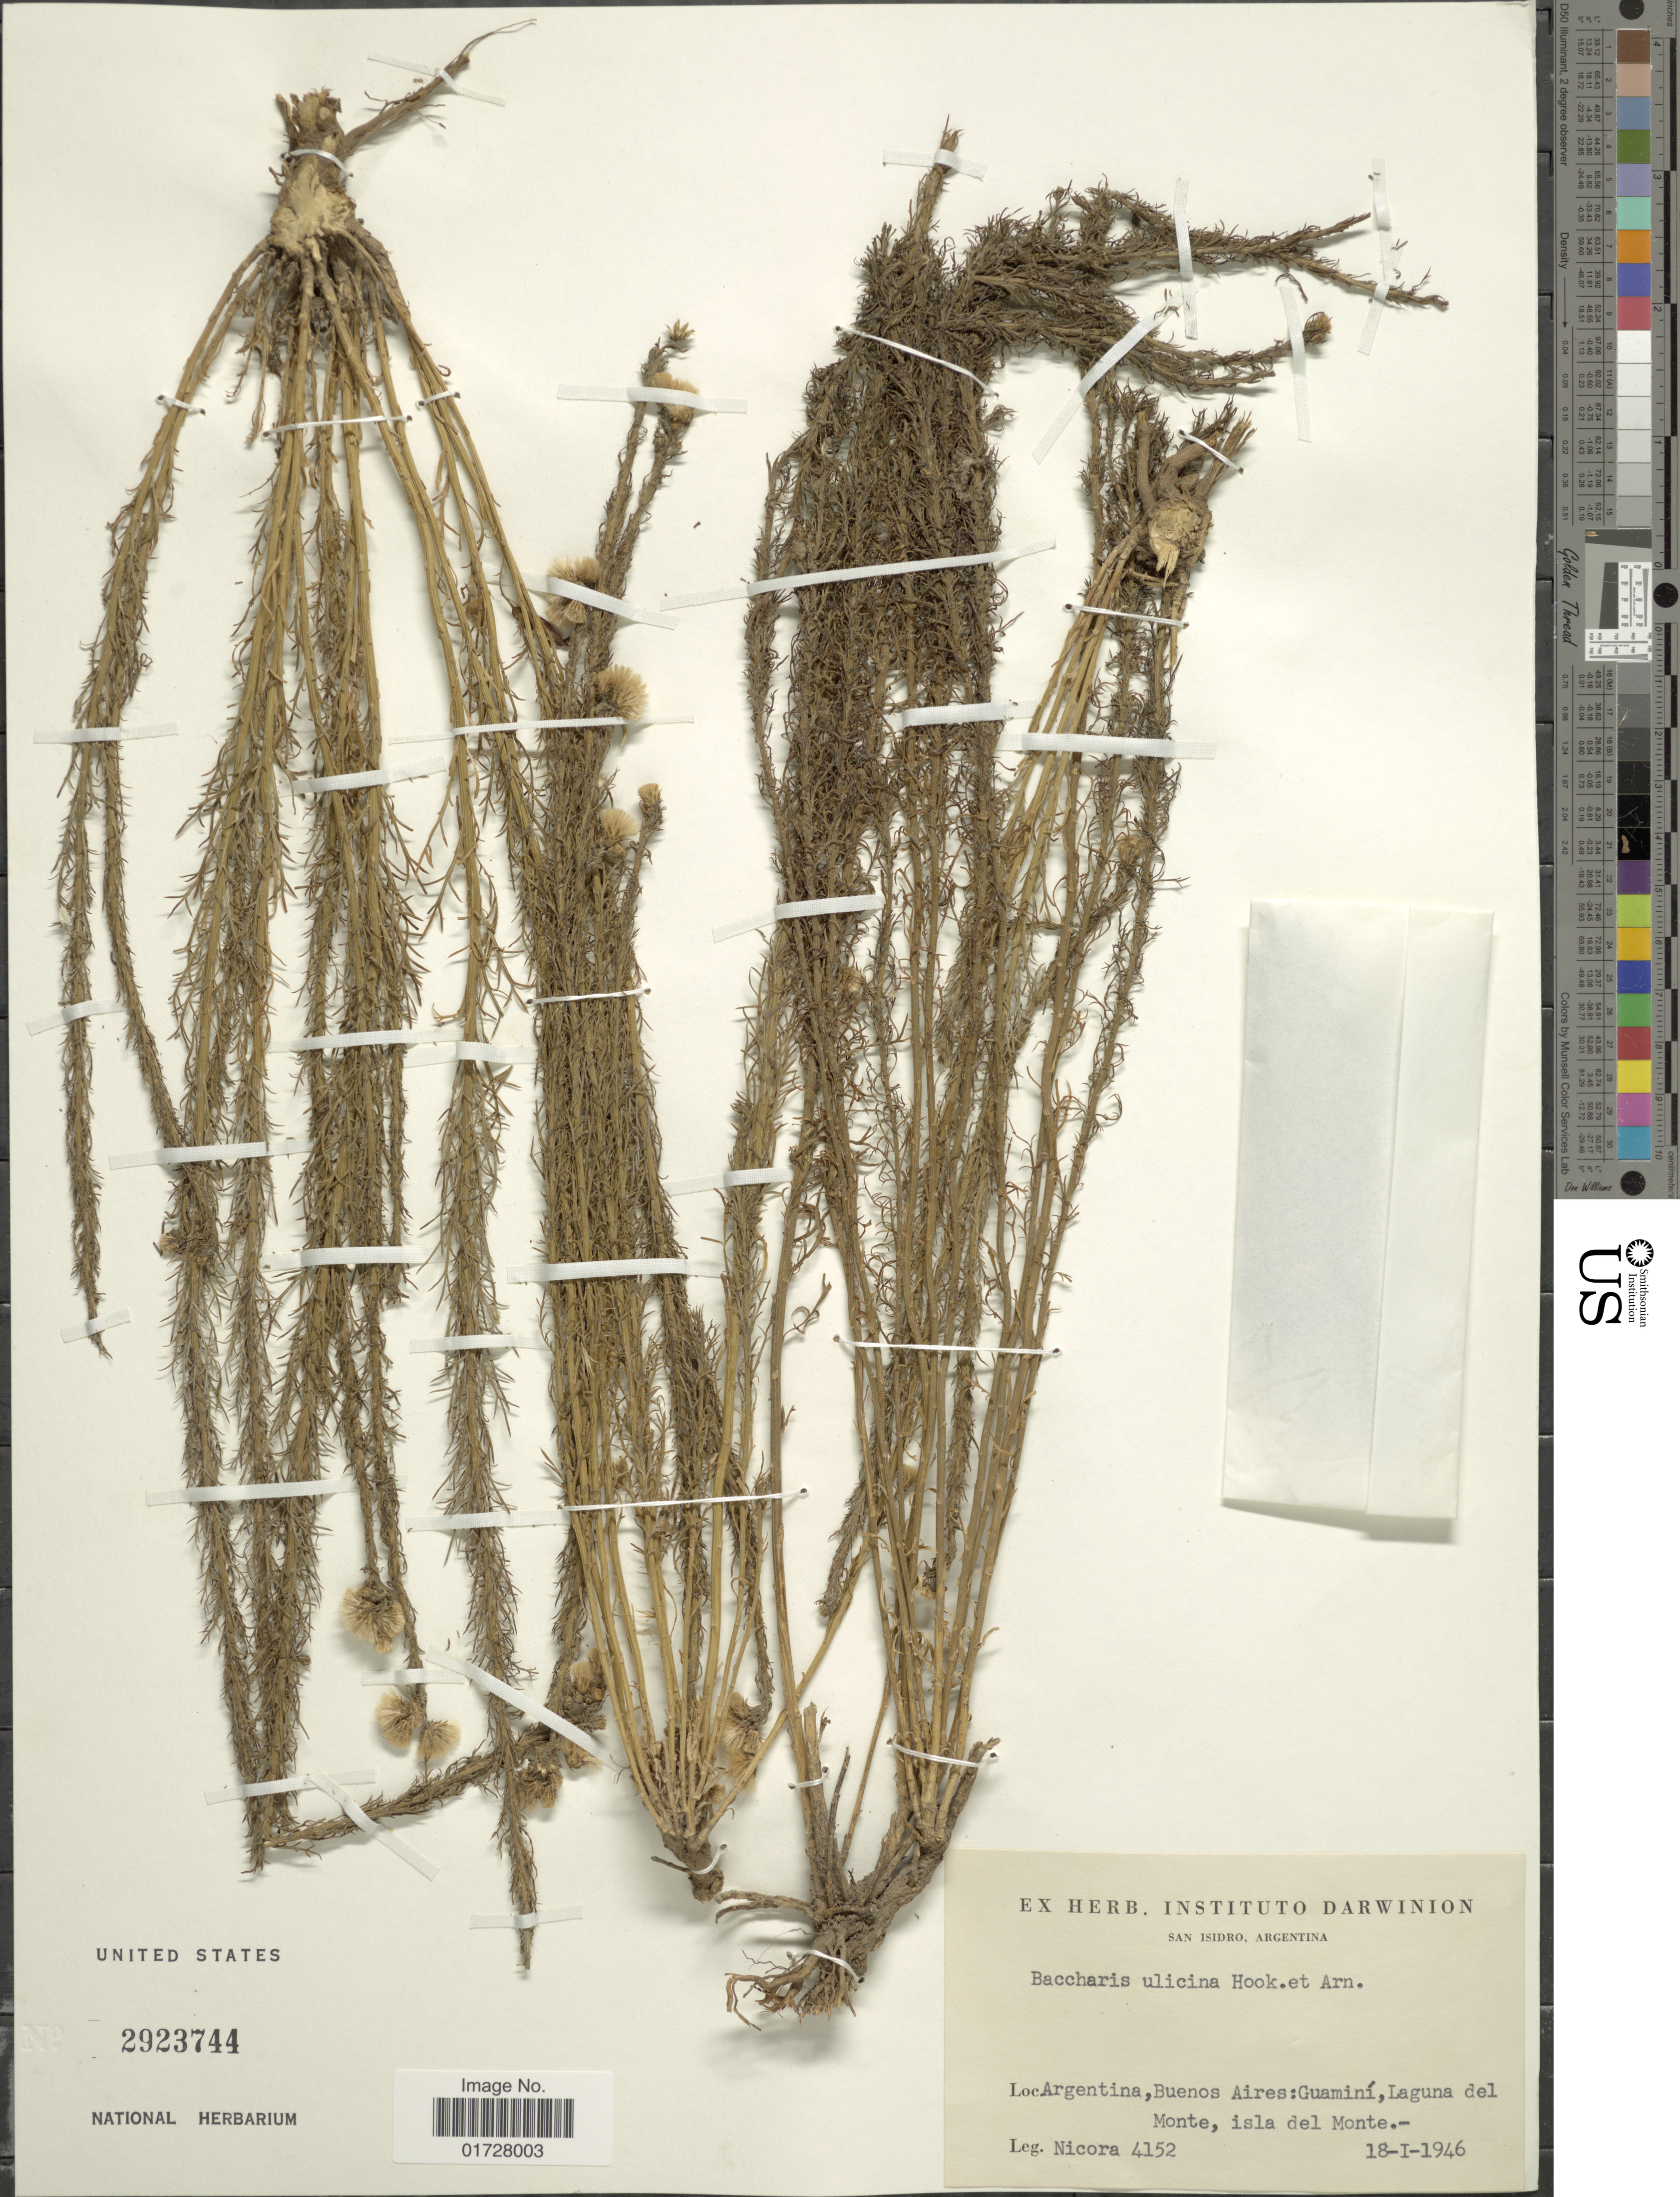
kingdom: Plantae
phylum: Tracheophyta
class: Magnoliopsida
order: Asterales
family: Asteraceae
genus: Baccharis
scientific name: Baccharis ulicina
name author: Hook. & Arn.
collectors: Nircora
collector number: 4152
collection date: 1946-01-18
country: Argentina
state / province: Buenos Aires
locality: Guamini, Laguna del Monte, isla del Monte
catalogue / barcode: US 2923744